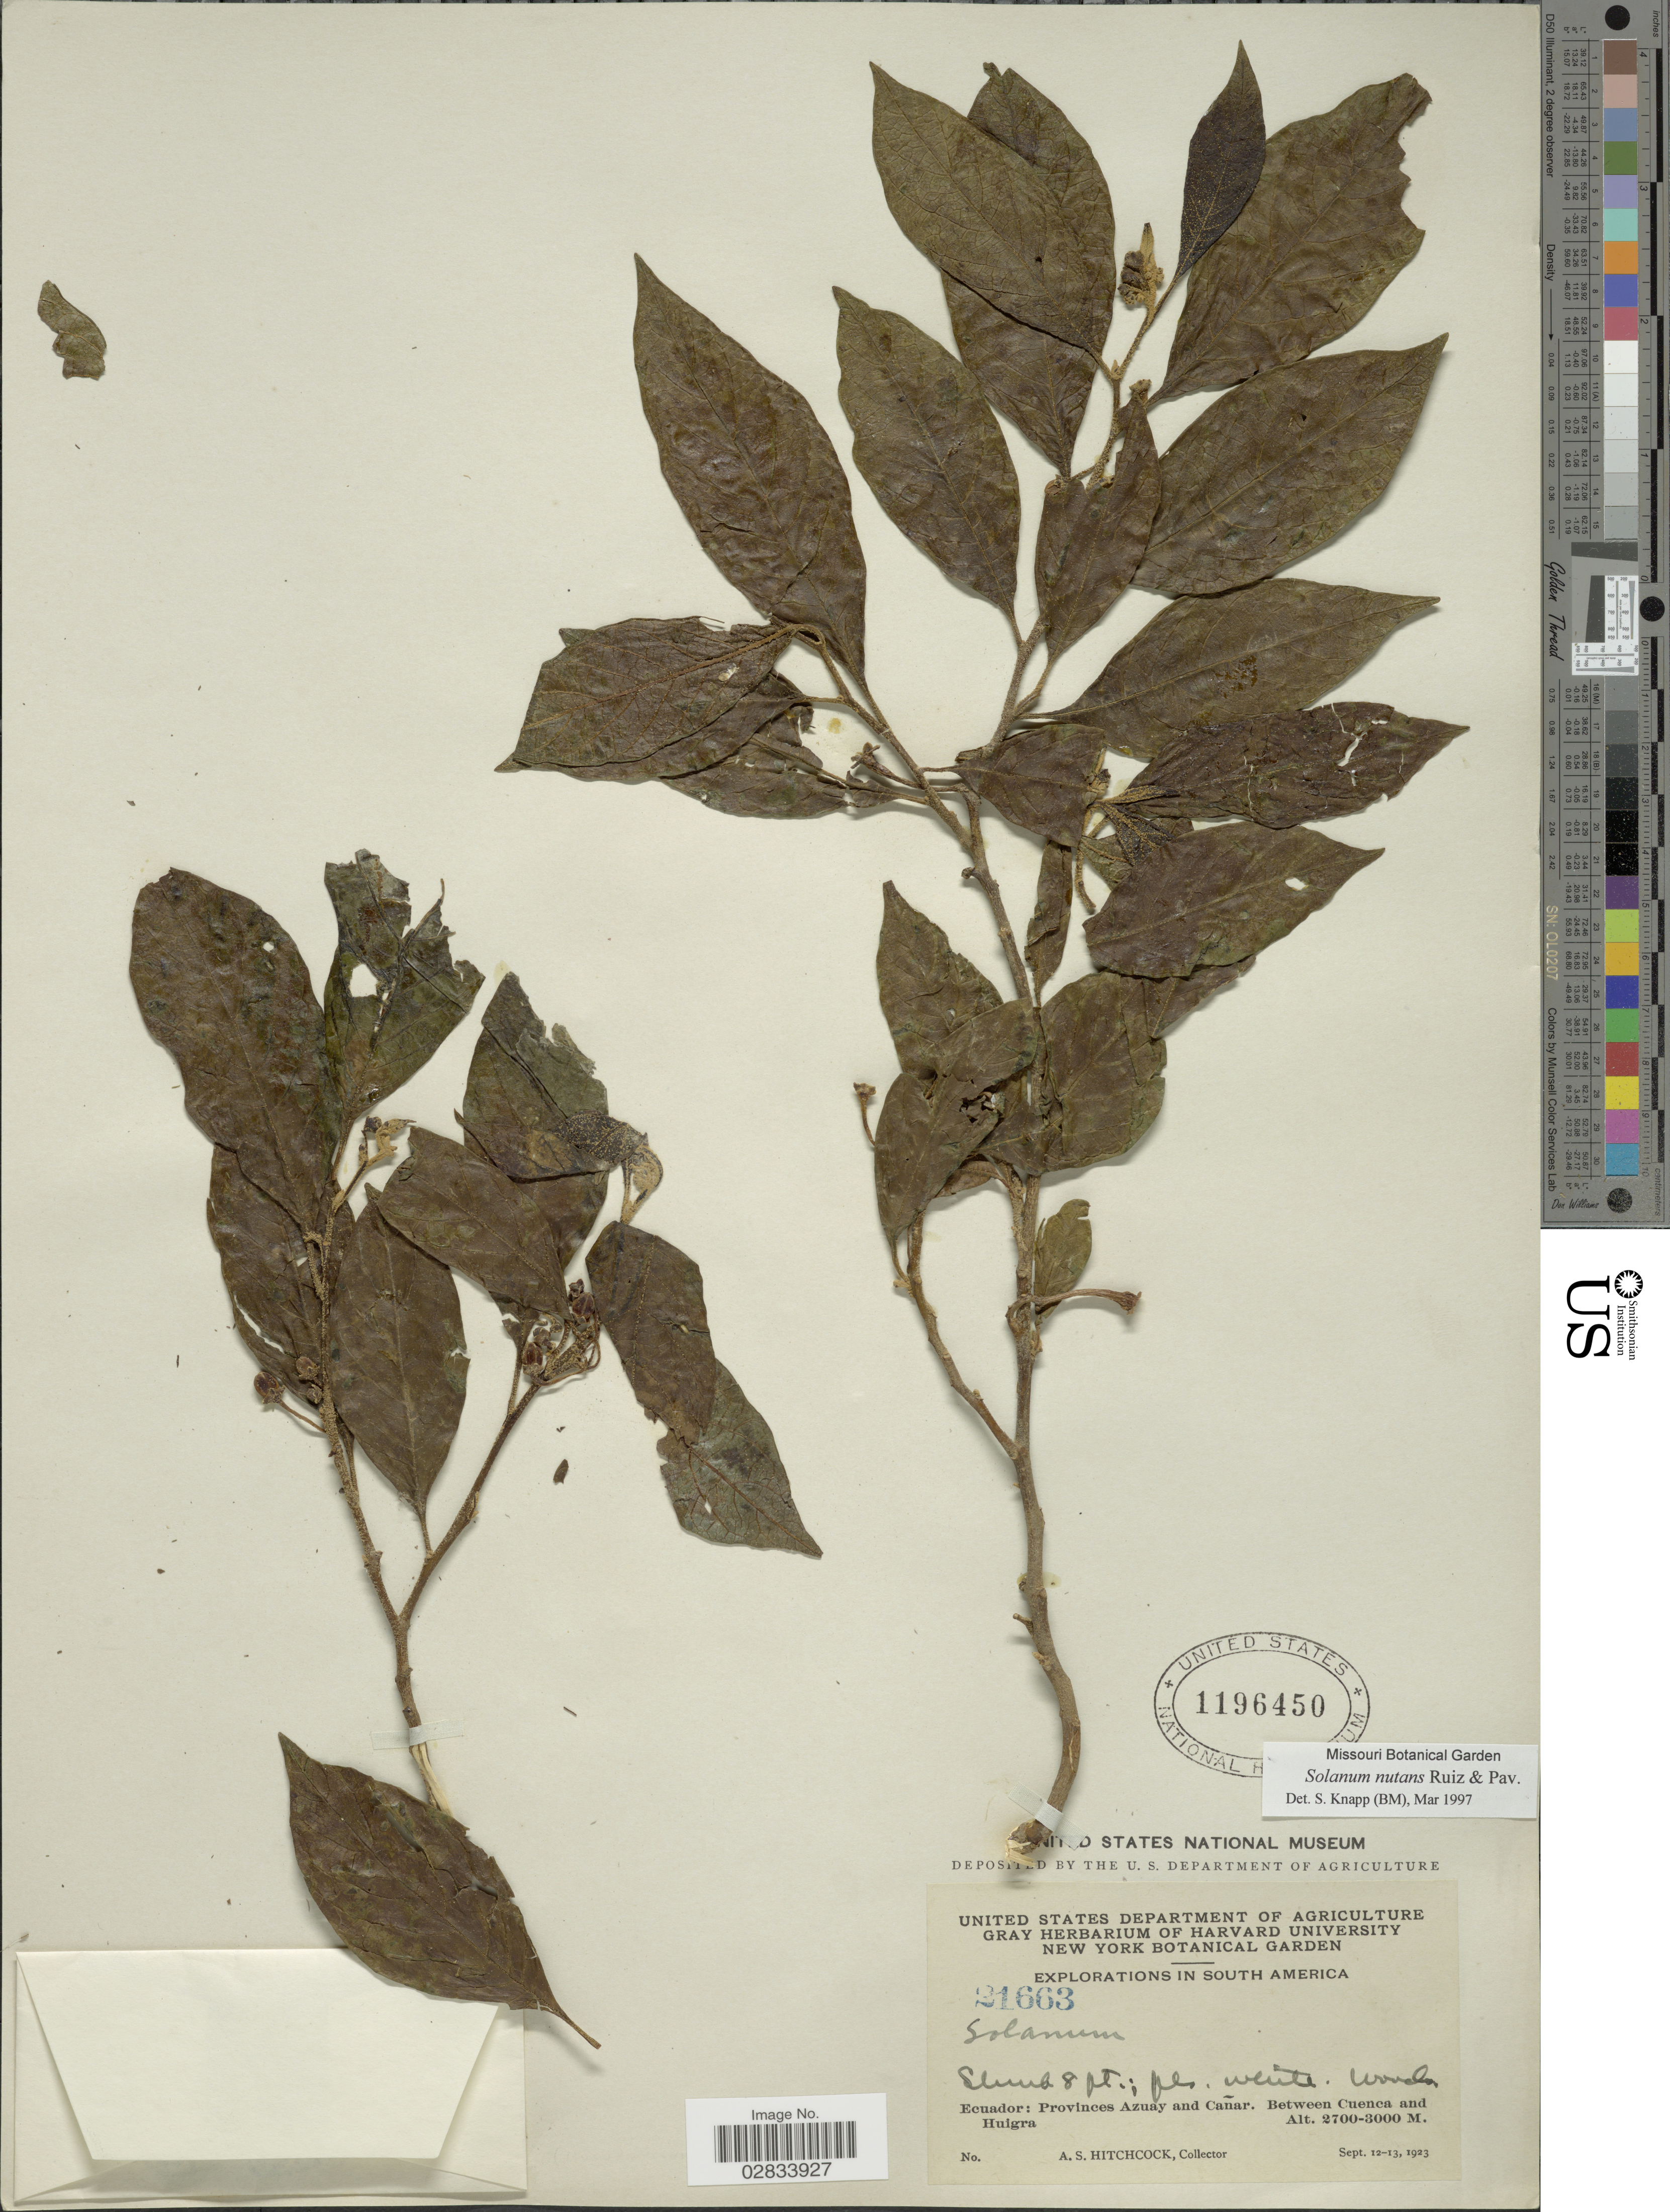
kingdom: Plantae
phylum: Tracheophyta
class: Magnoliopsida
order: Solanales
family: Solanaceae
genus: Solanum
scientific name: Solanum nutans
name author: Ruiz & Pav.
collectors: A. S. Hitchcock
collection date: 1923-09-12/1923-09-13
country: Ecuador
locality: Provinces Azuay ad Cañar, Between Cuenca and Huigra.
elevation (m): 2700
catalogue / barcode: US 1196450